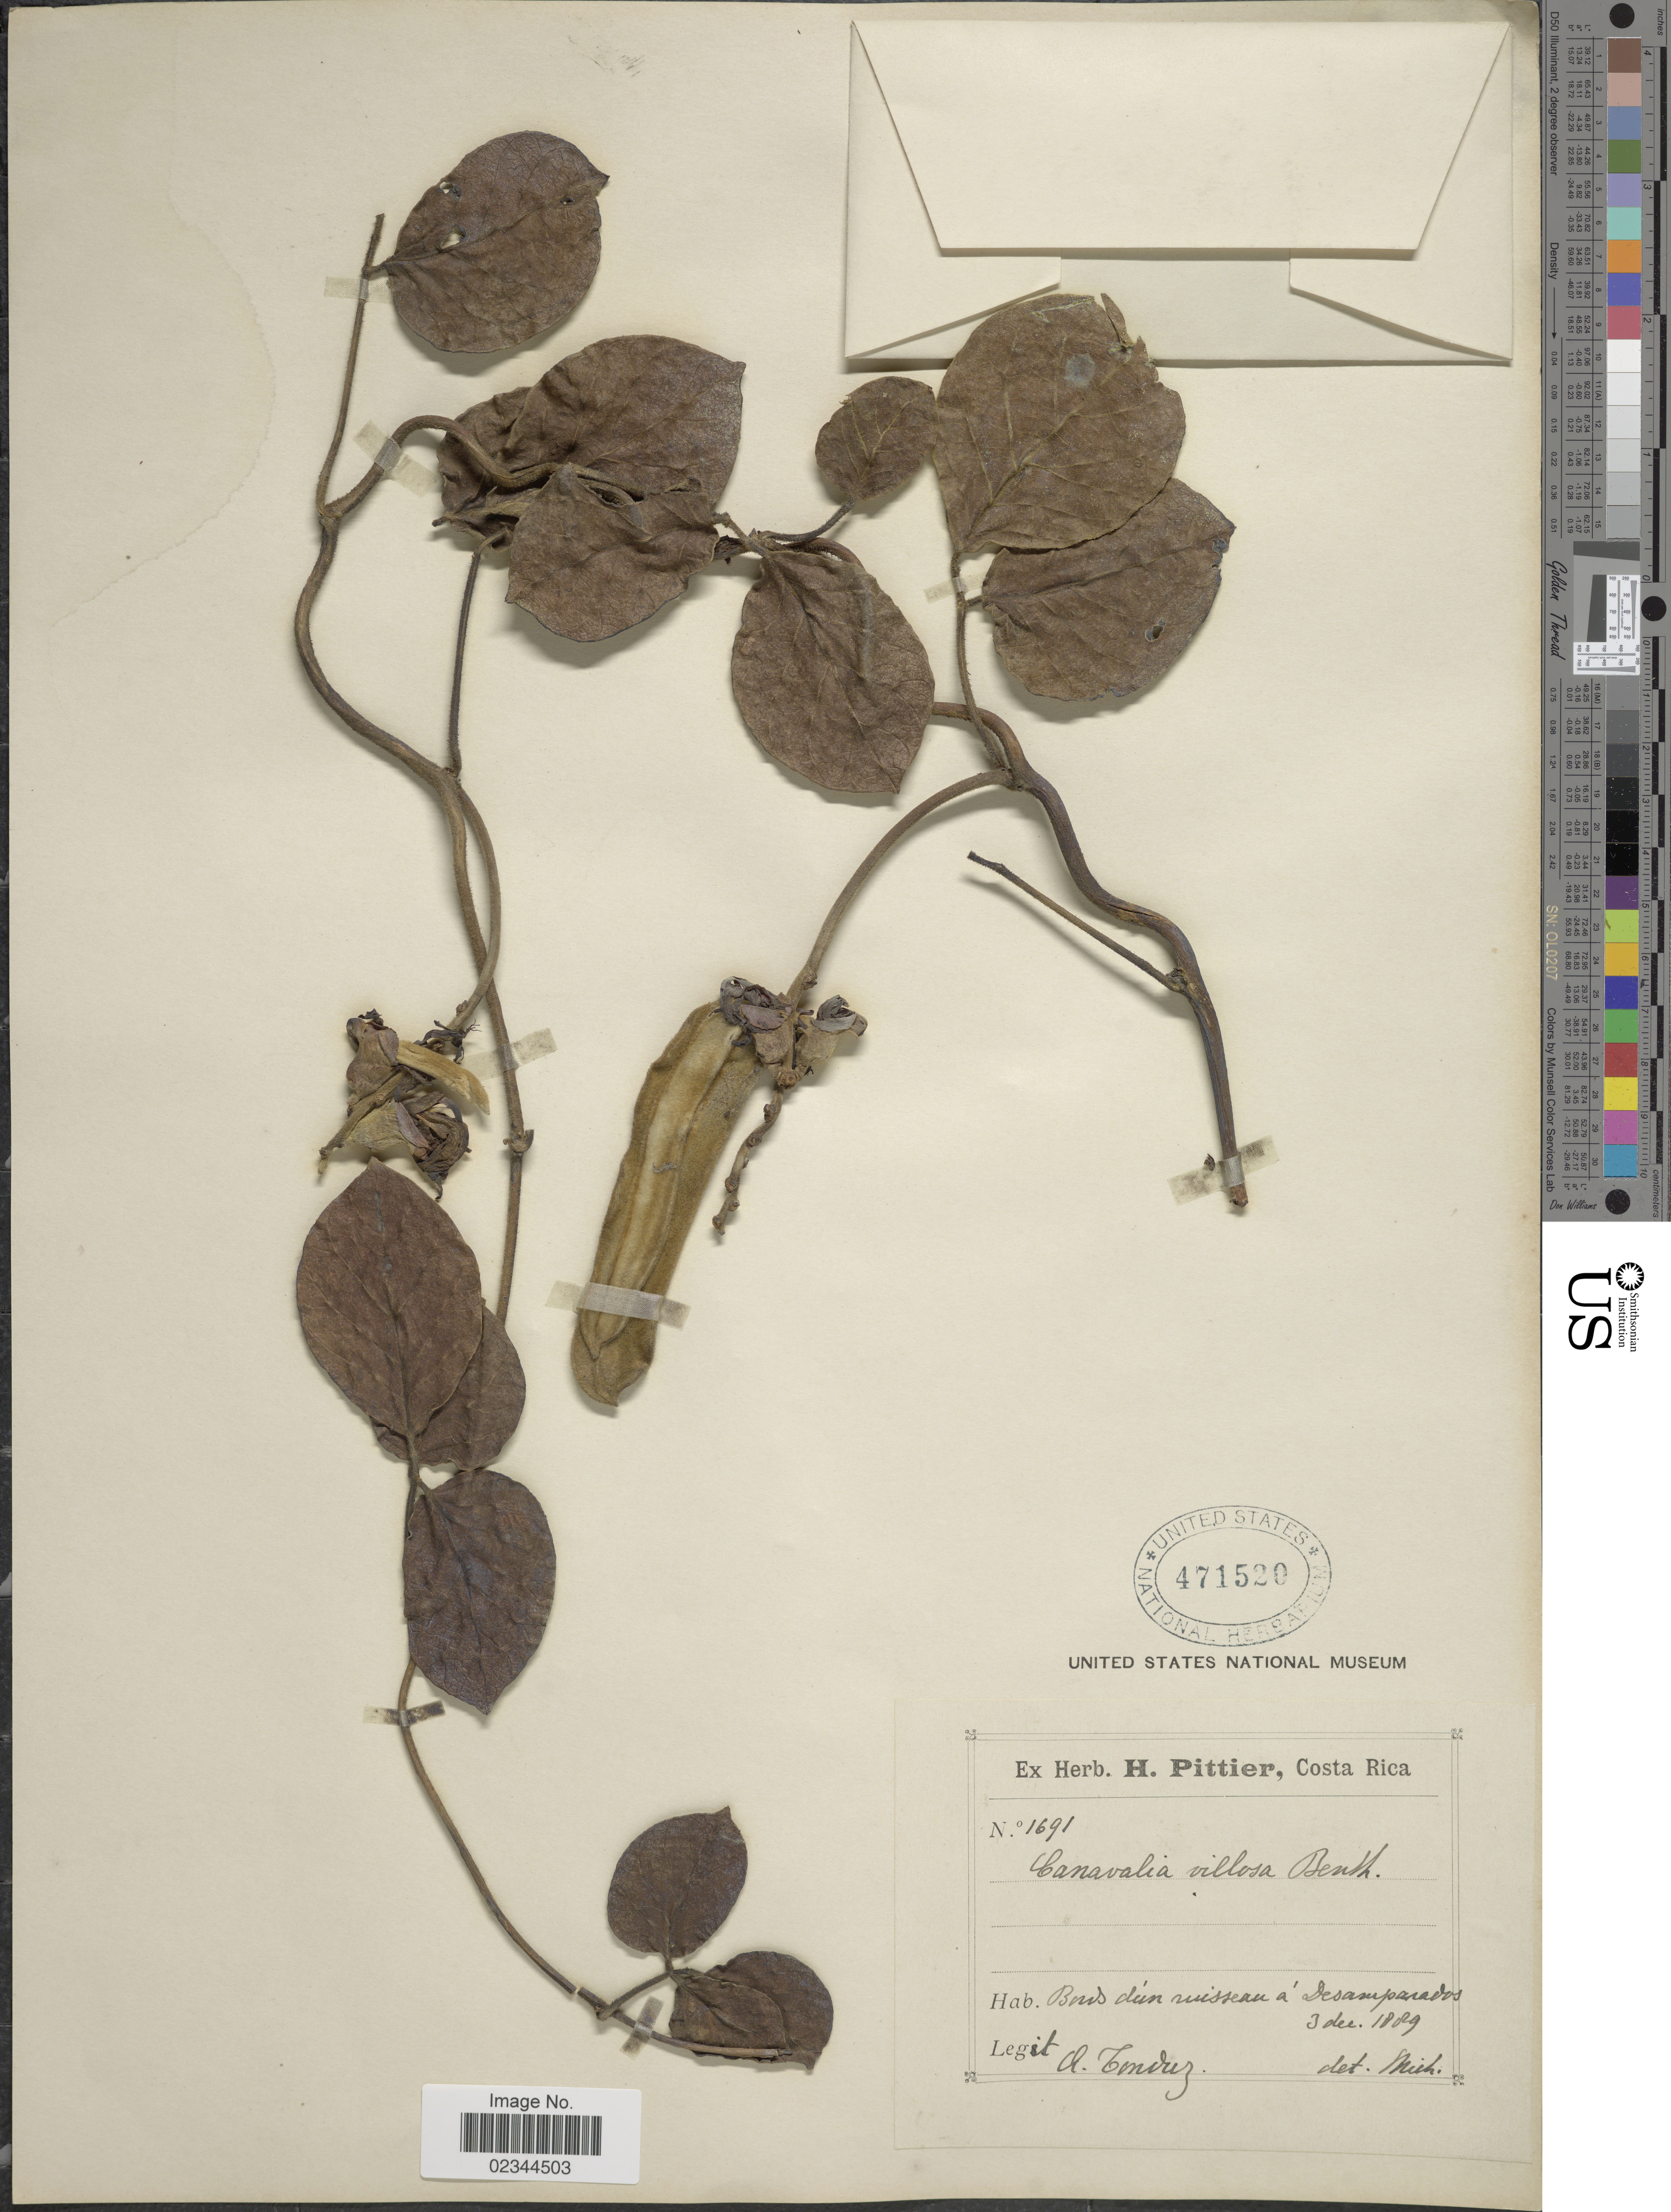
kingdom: Plantae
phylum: Tracheophyta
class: Magnoliopsida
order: Fabales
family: Fabaceae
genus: Canavalia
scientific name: Canavalia villosa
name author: Benth.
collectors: A. Tonduz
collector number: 1691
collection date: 1889-12-03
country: Costa Rica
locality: Bords dun ruisseau a Desamparados.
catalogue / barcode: US 471520